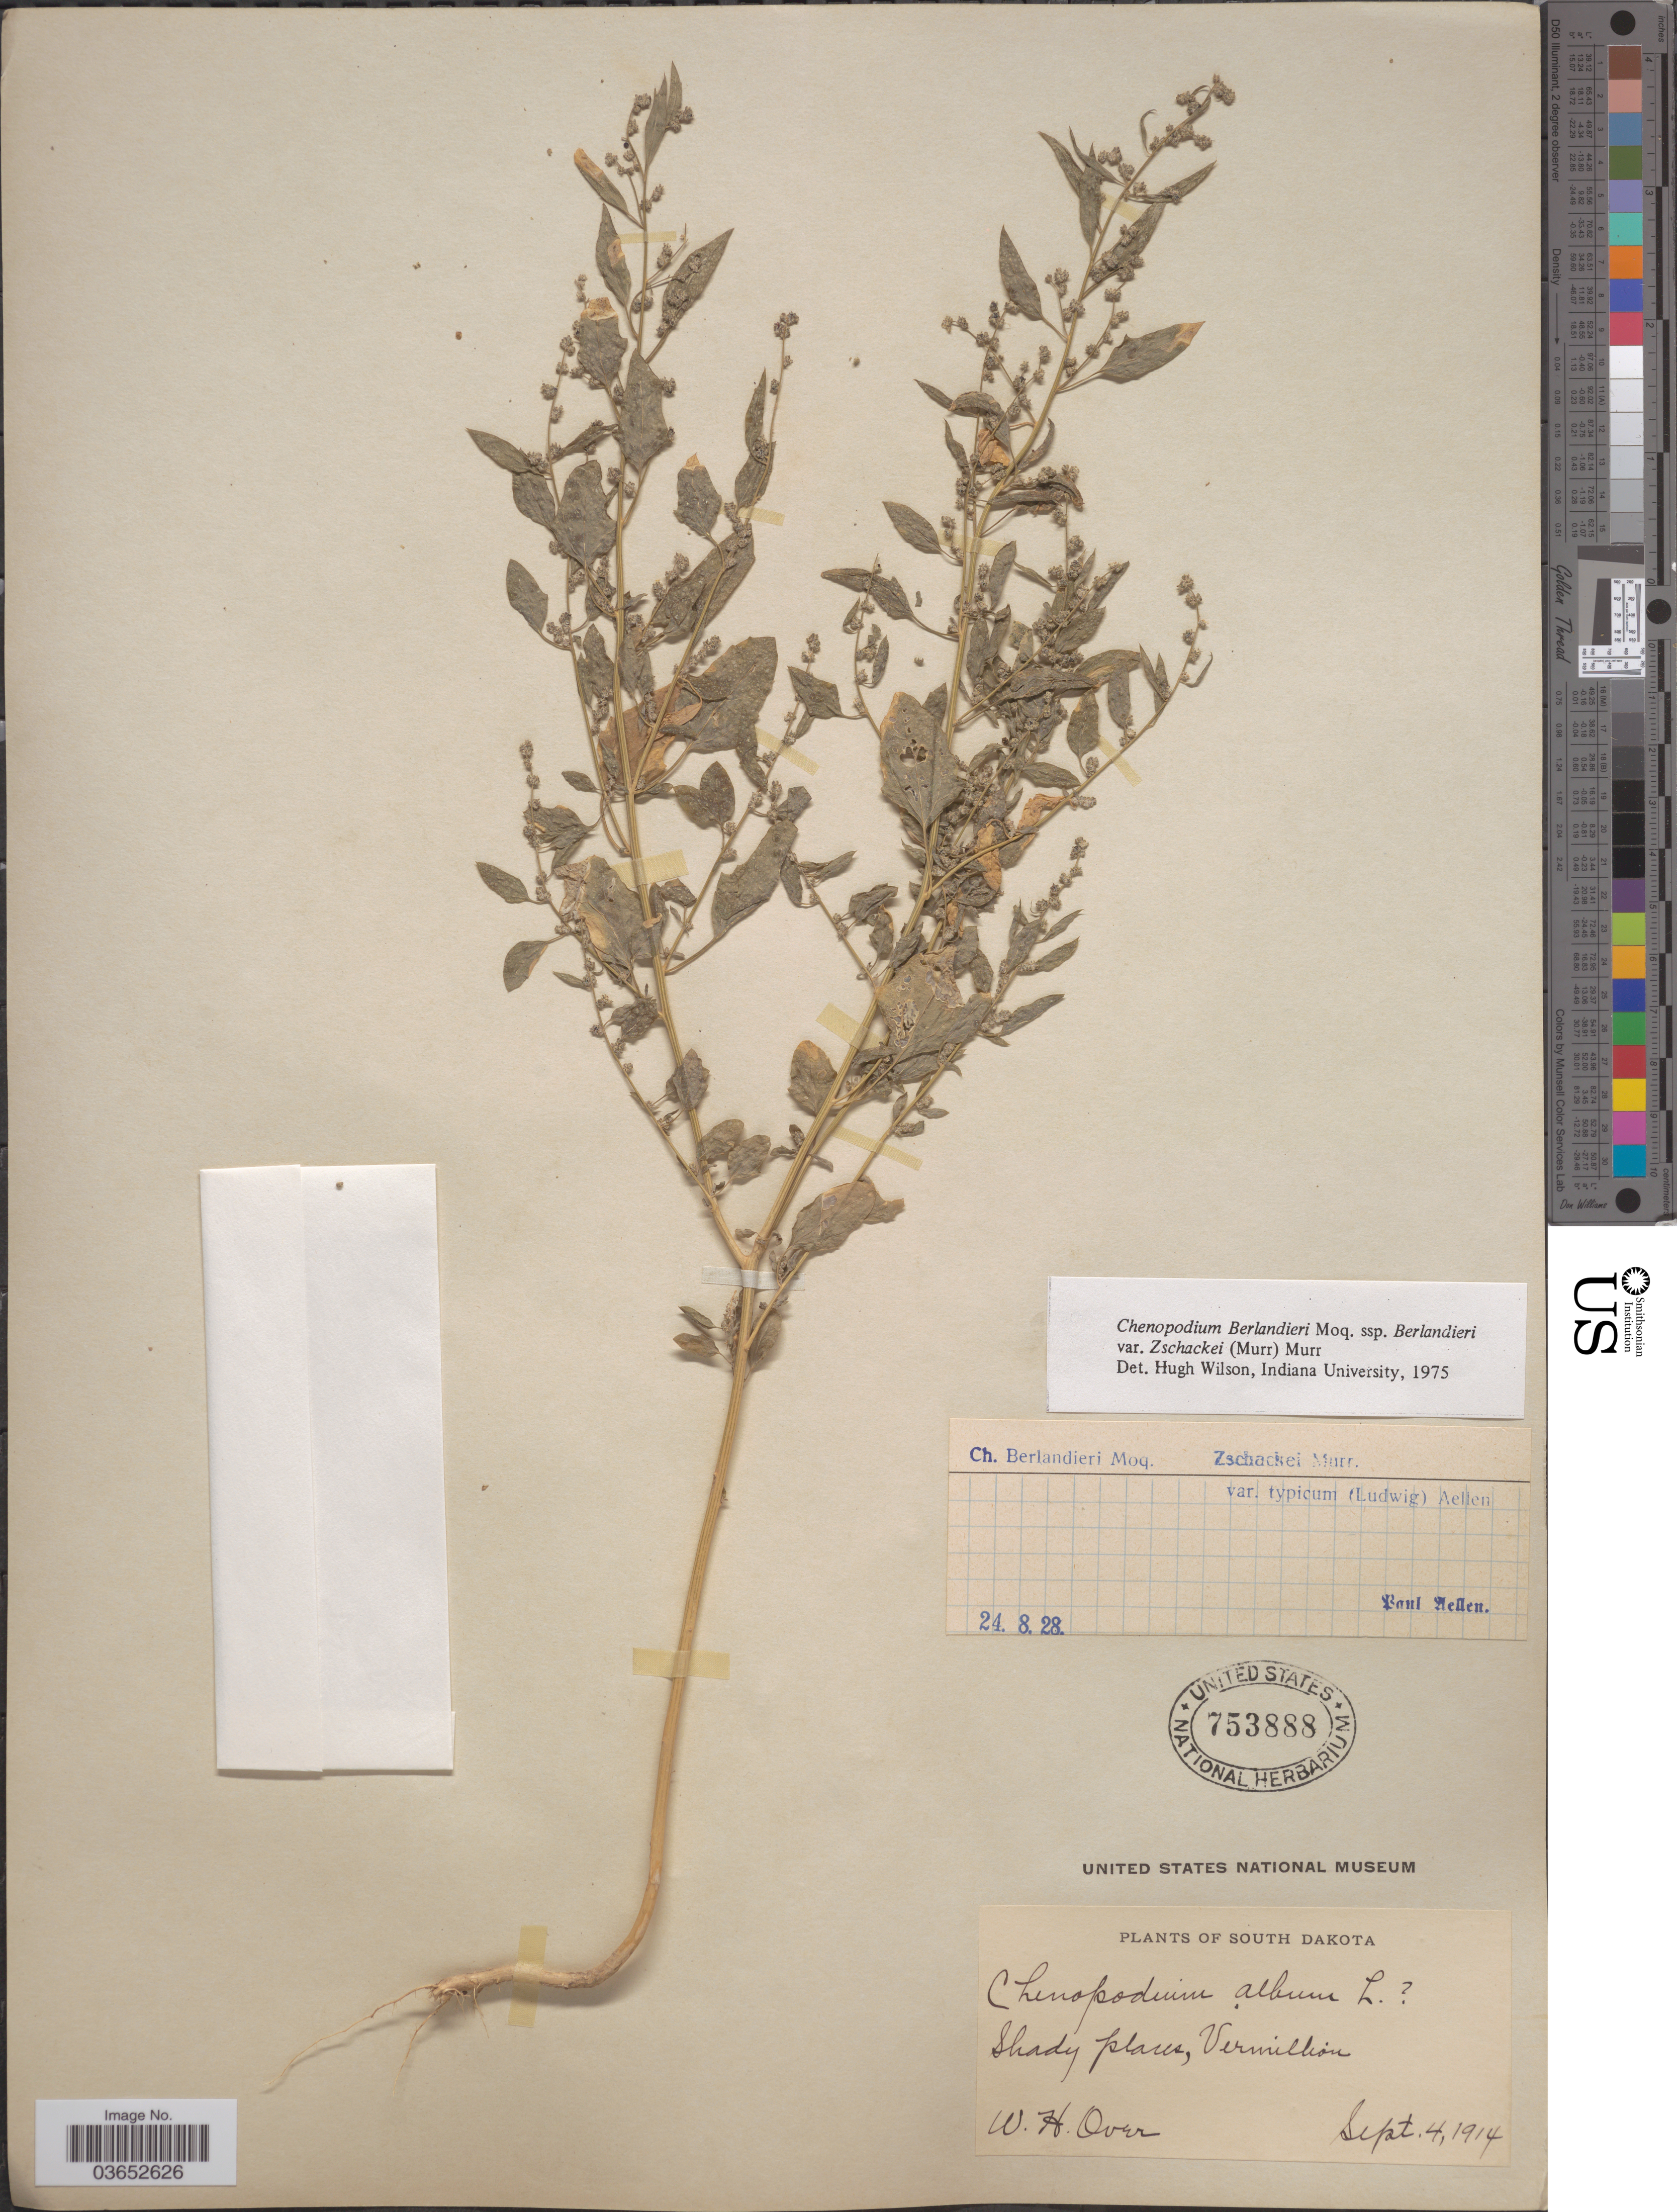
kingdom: Plantae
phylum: Tracheophyta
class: Magnoliopsida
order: Caryophyllales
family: Amaranthaceae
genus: Chenopodium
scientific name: Chenopodium berlandieri var. zschackei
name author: (Murr.) Murr.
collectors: W. Over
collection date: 1914-09-04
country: United States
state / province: South Dakota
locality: Vermillion.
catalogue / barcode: US 753888